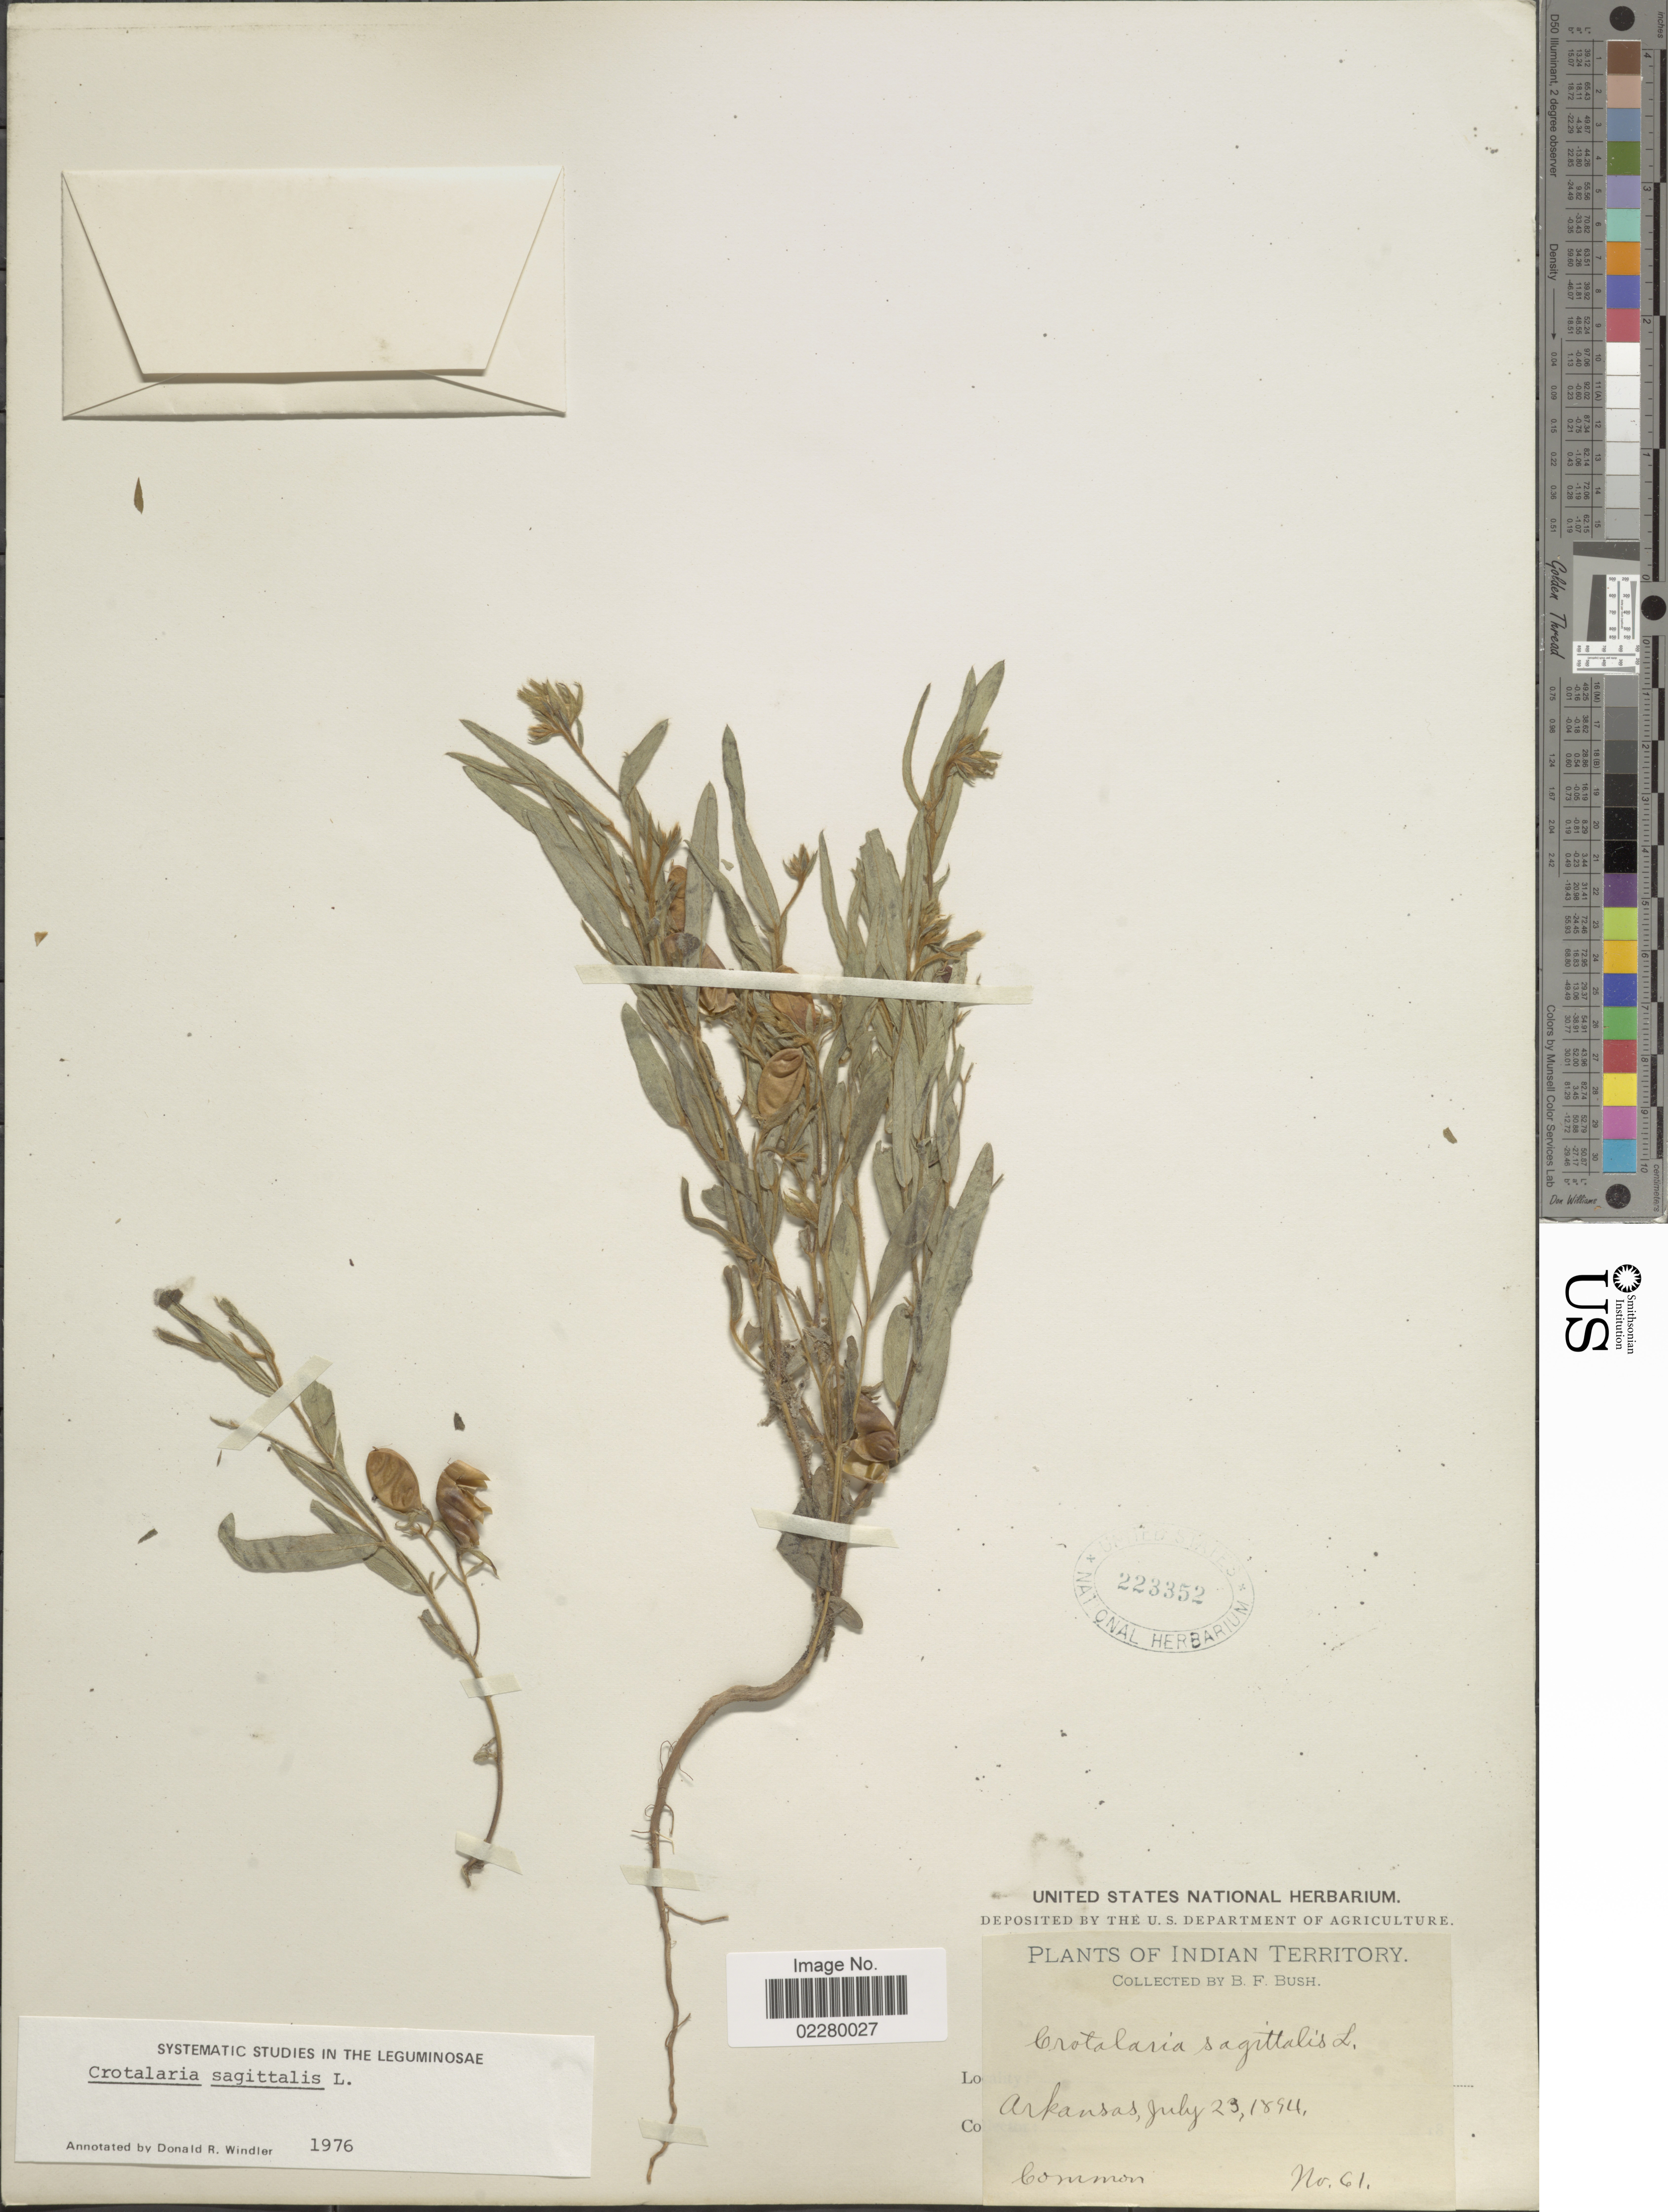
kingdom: Plantae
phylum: Tracheophyta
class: Magnoliopsida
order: Fabales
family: Fabaceae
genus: Crotalaria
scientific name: Crotalaria sagittalis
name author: L.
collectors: B. F. Bush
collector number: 61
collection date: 1894-07-23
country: United States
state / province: Arkansas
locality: Indian Territory. Arkansas.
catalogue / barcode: US 223352